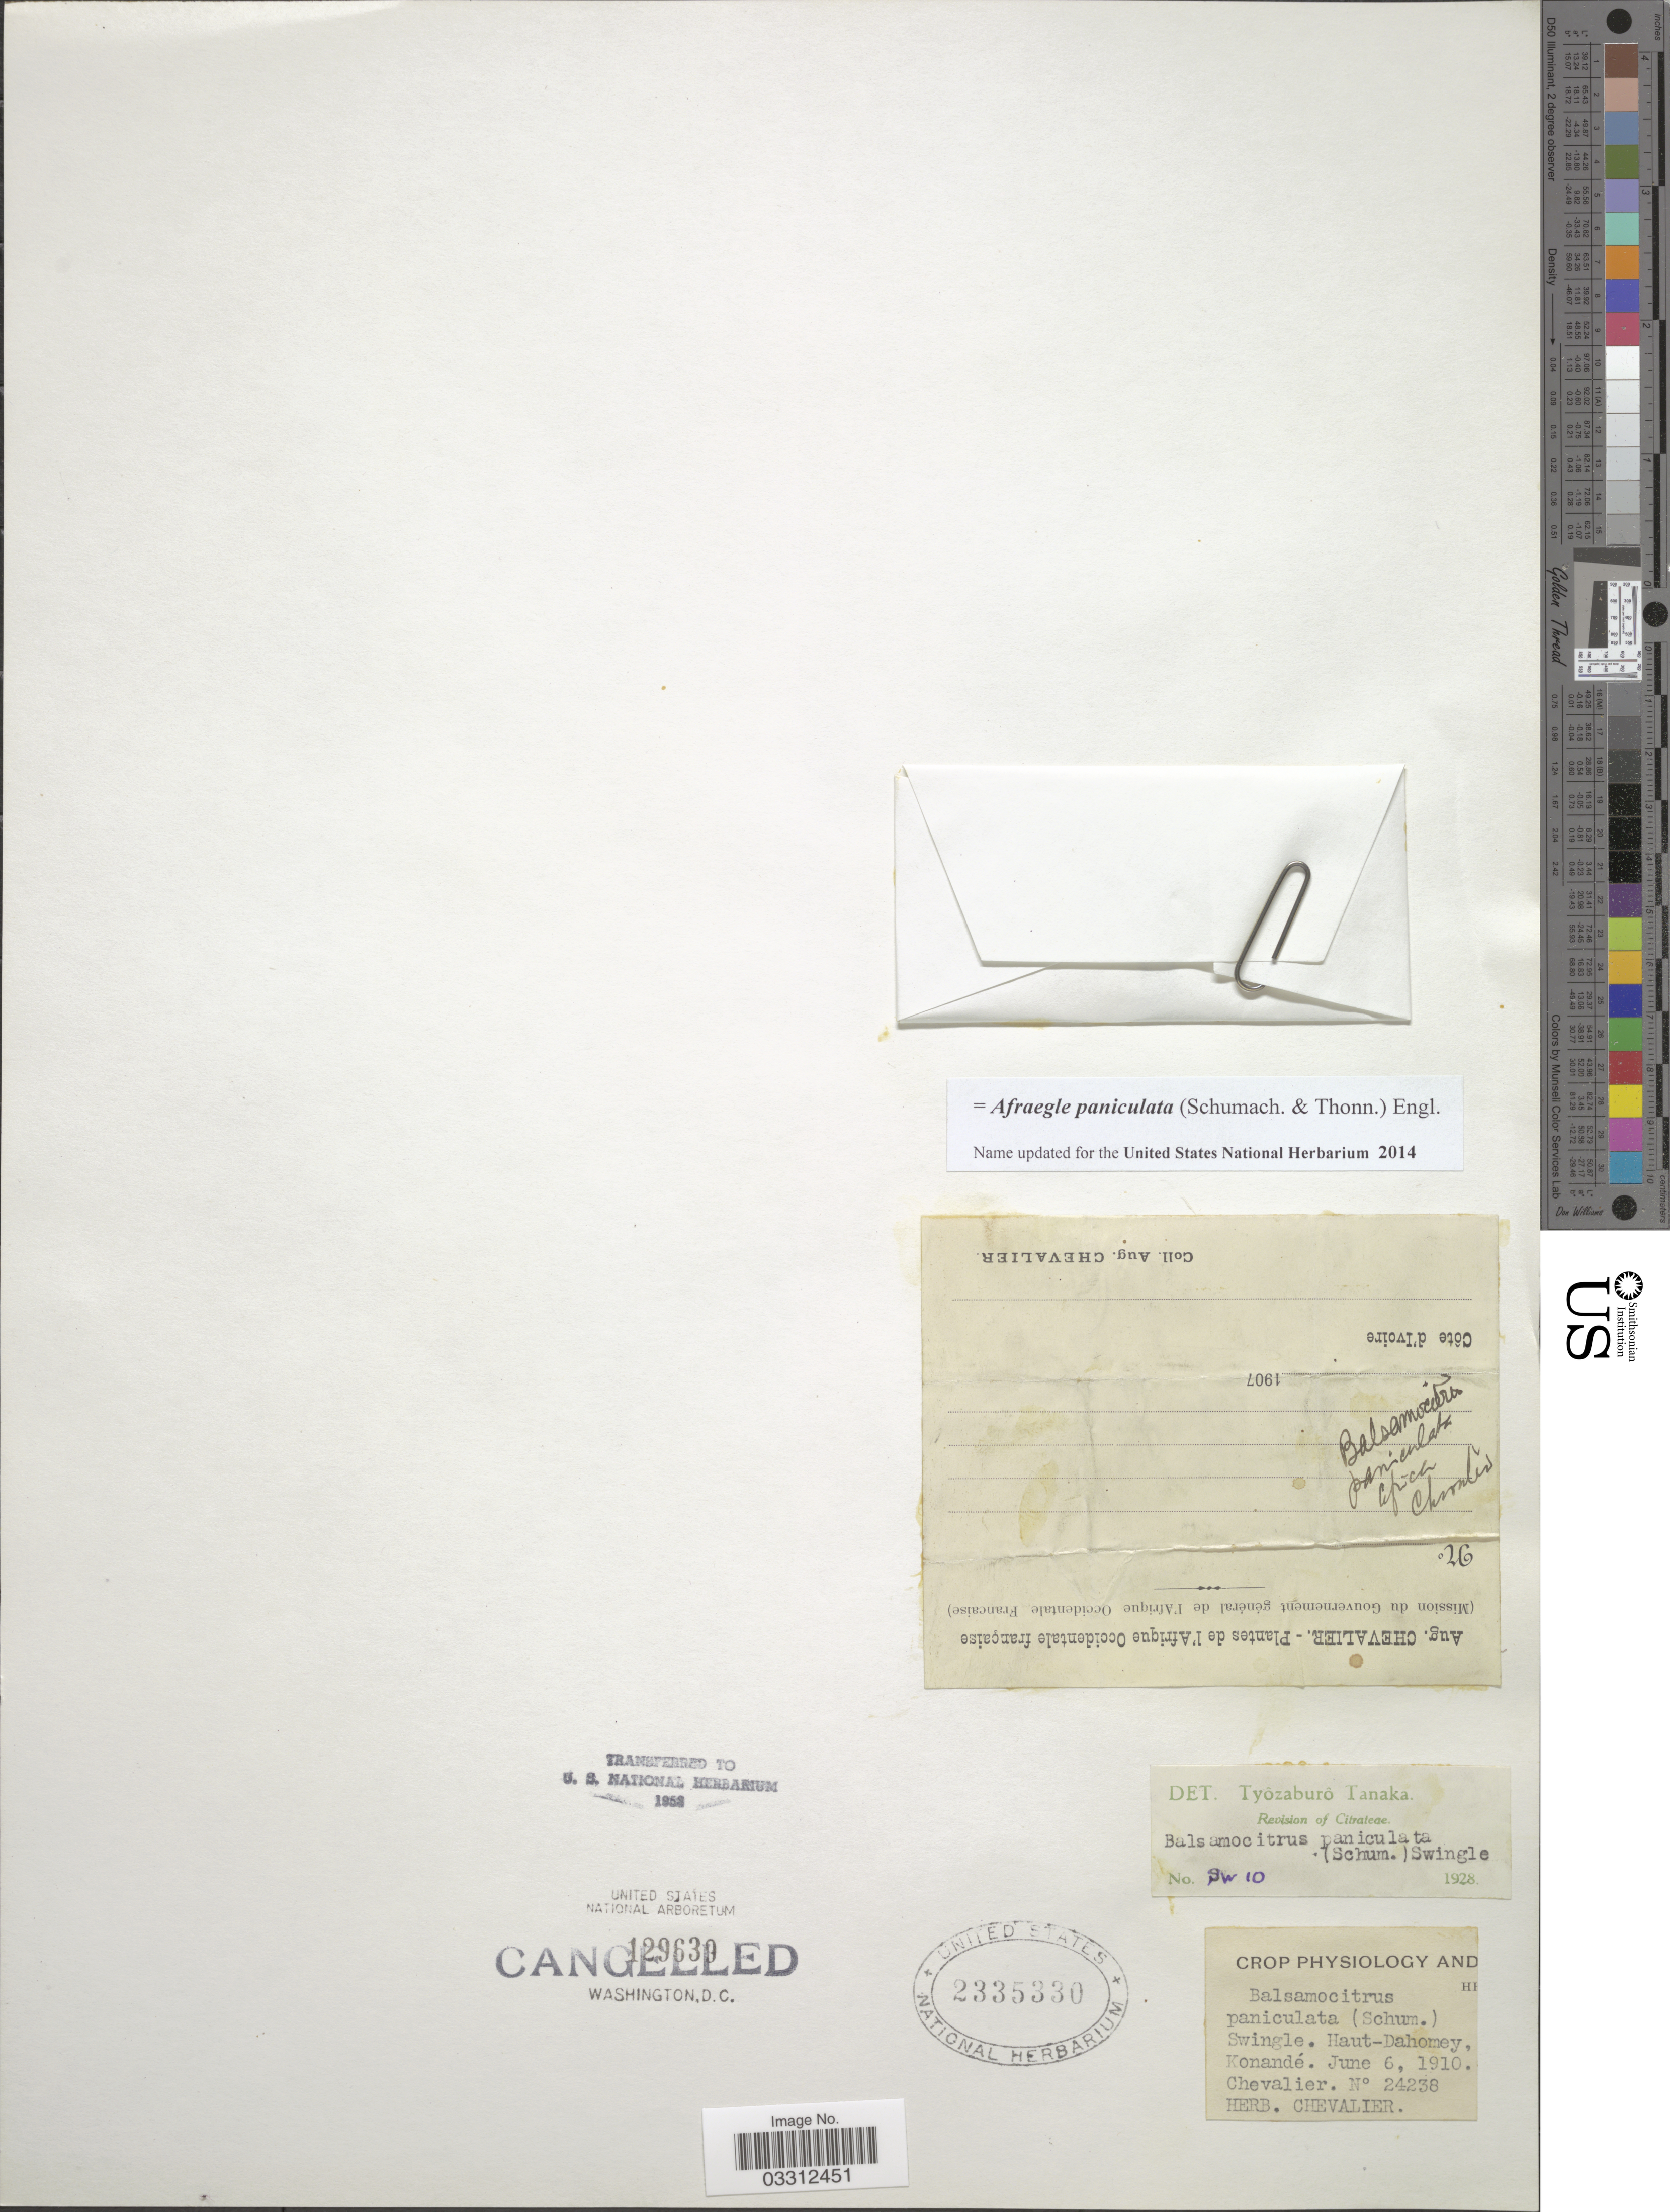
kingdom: Plantae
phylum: Tracheophyta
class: Magnoliopsida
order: Sapindales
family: Rutaceae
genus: Afraegle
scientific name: Afraegle paniculata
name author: (Schumach. & Thonn.) Engl.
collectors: A. J. Chevalier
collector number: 24238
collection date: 1910-06-06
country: Ivory Coast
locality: Haut-Dahomey, Konandé. Afrique Occidentale française.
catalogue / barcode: US 2335330